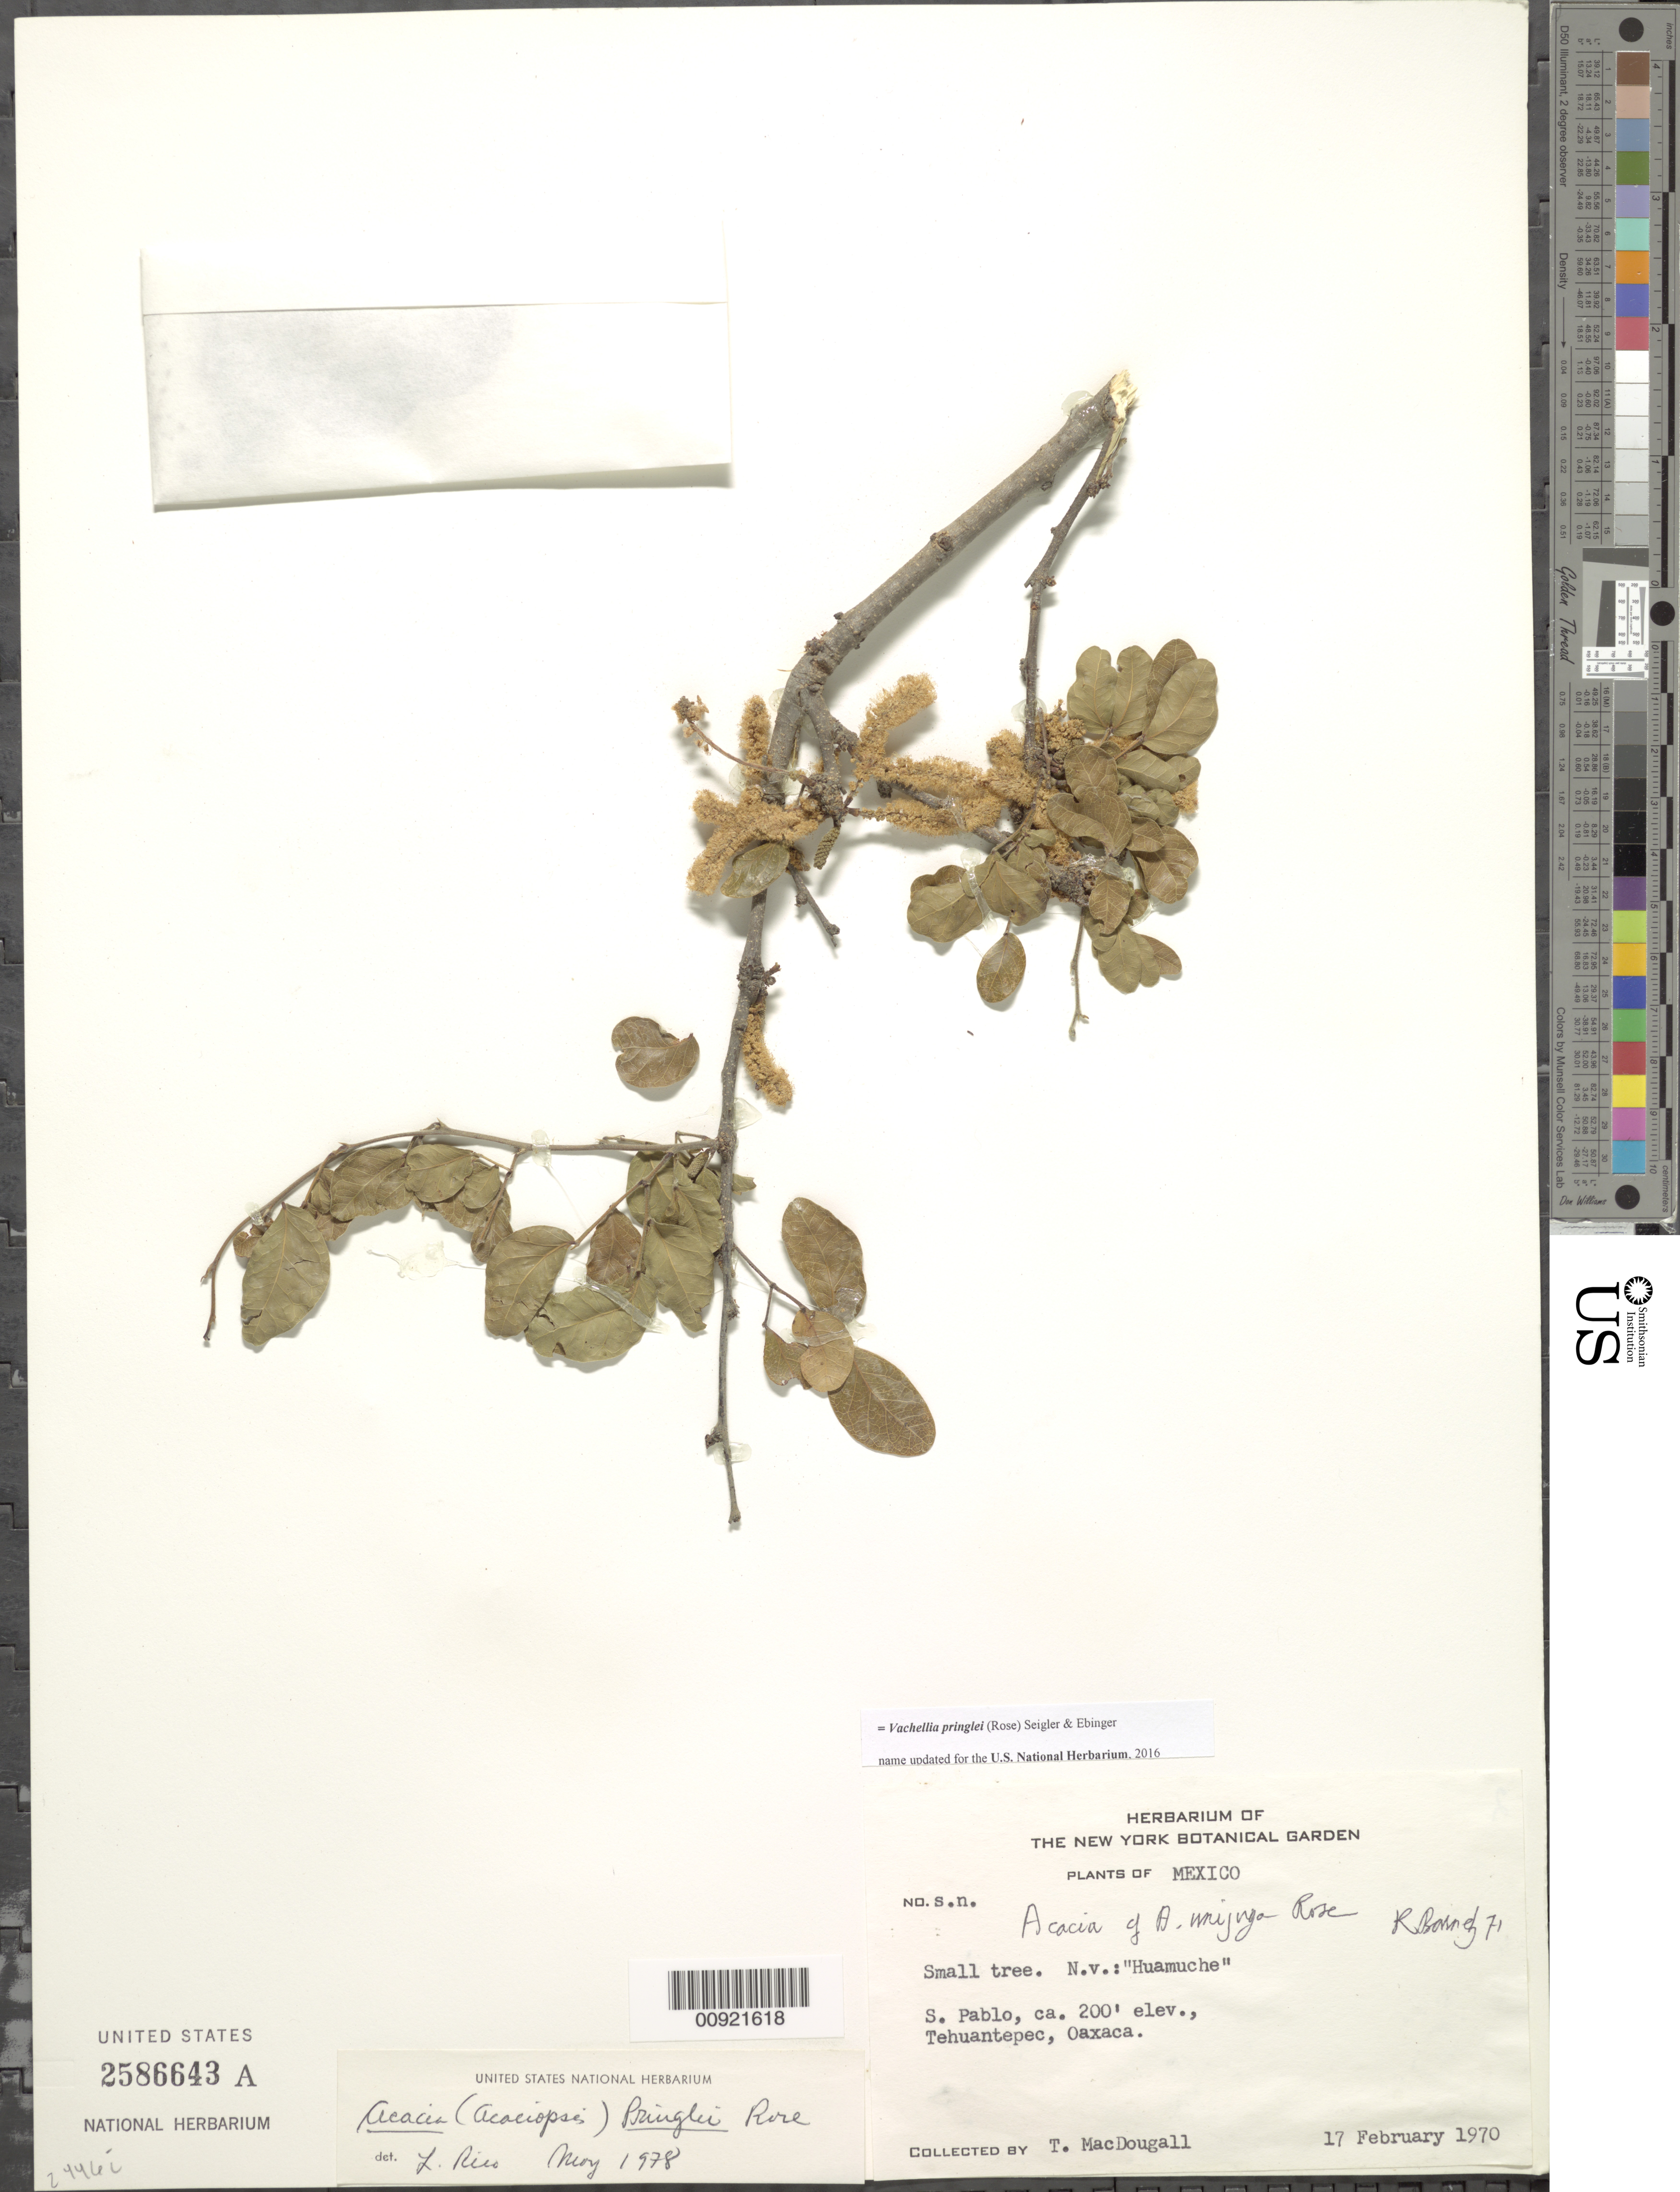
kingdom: Plantae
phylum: Tracheophyta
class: Magnoliopsida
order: Fabales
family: Fabaceae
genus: Vachellia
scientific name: Vachellia pringlei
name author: (Rose) Seigler & Ebinger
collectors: T. Macdougall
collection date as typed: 17 Feb 1970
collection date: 1970-02-17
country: Mexico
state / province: Oaxaca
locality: S. Pablo, Tehuantepec, Oaxaca.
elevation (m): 61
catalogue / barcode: US 2586643A